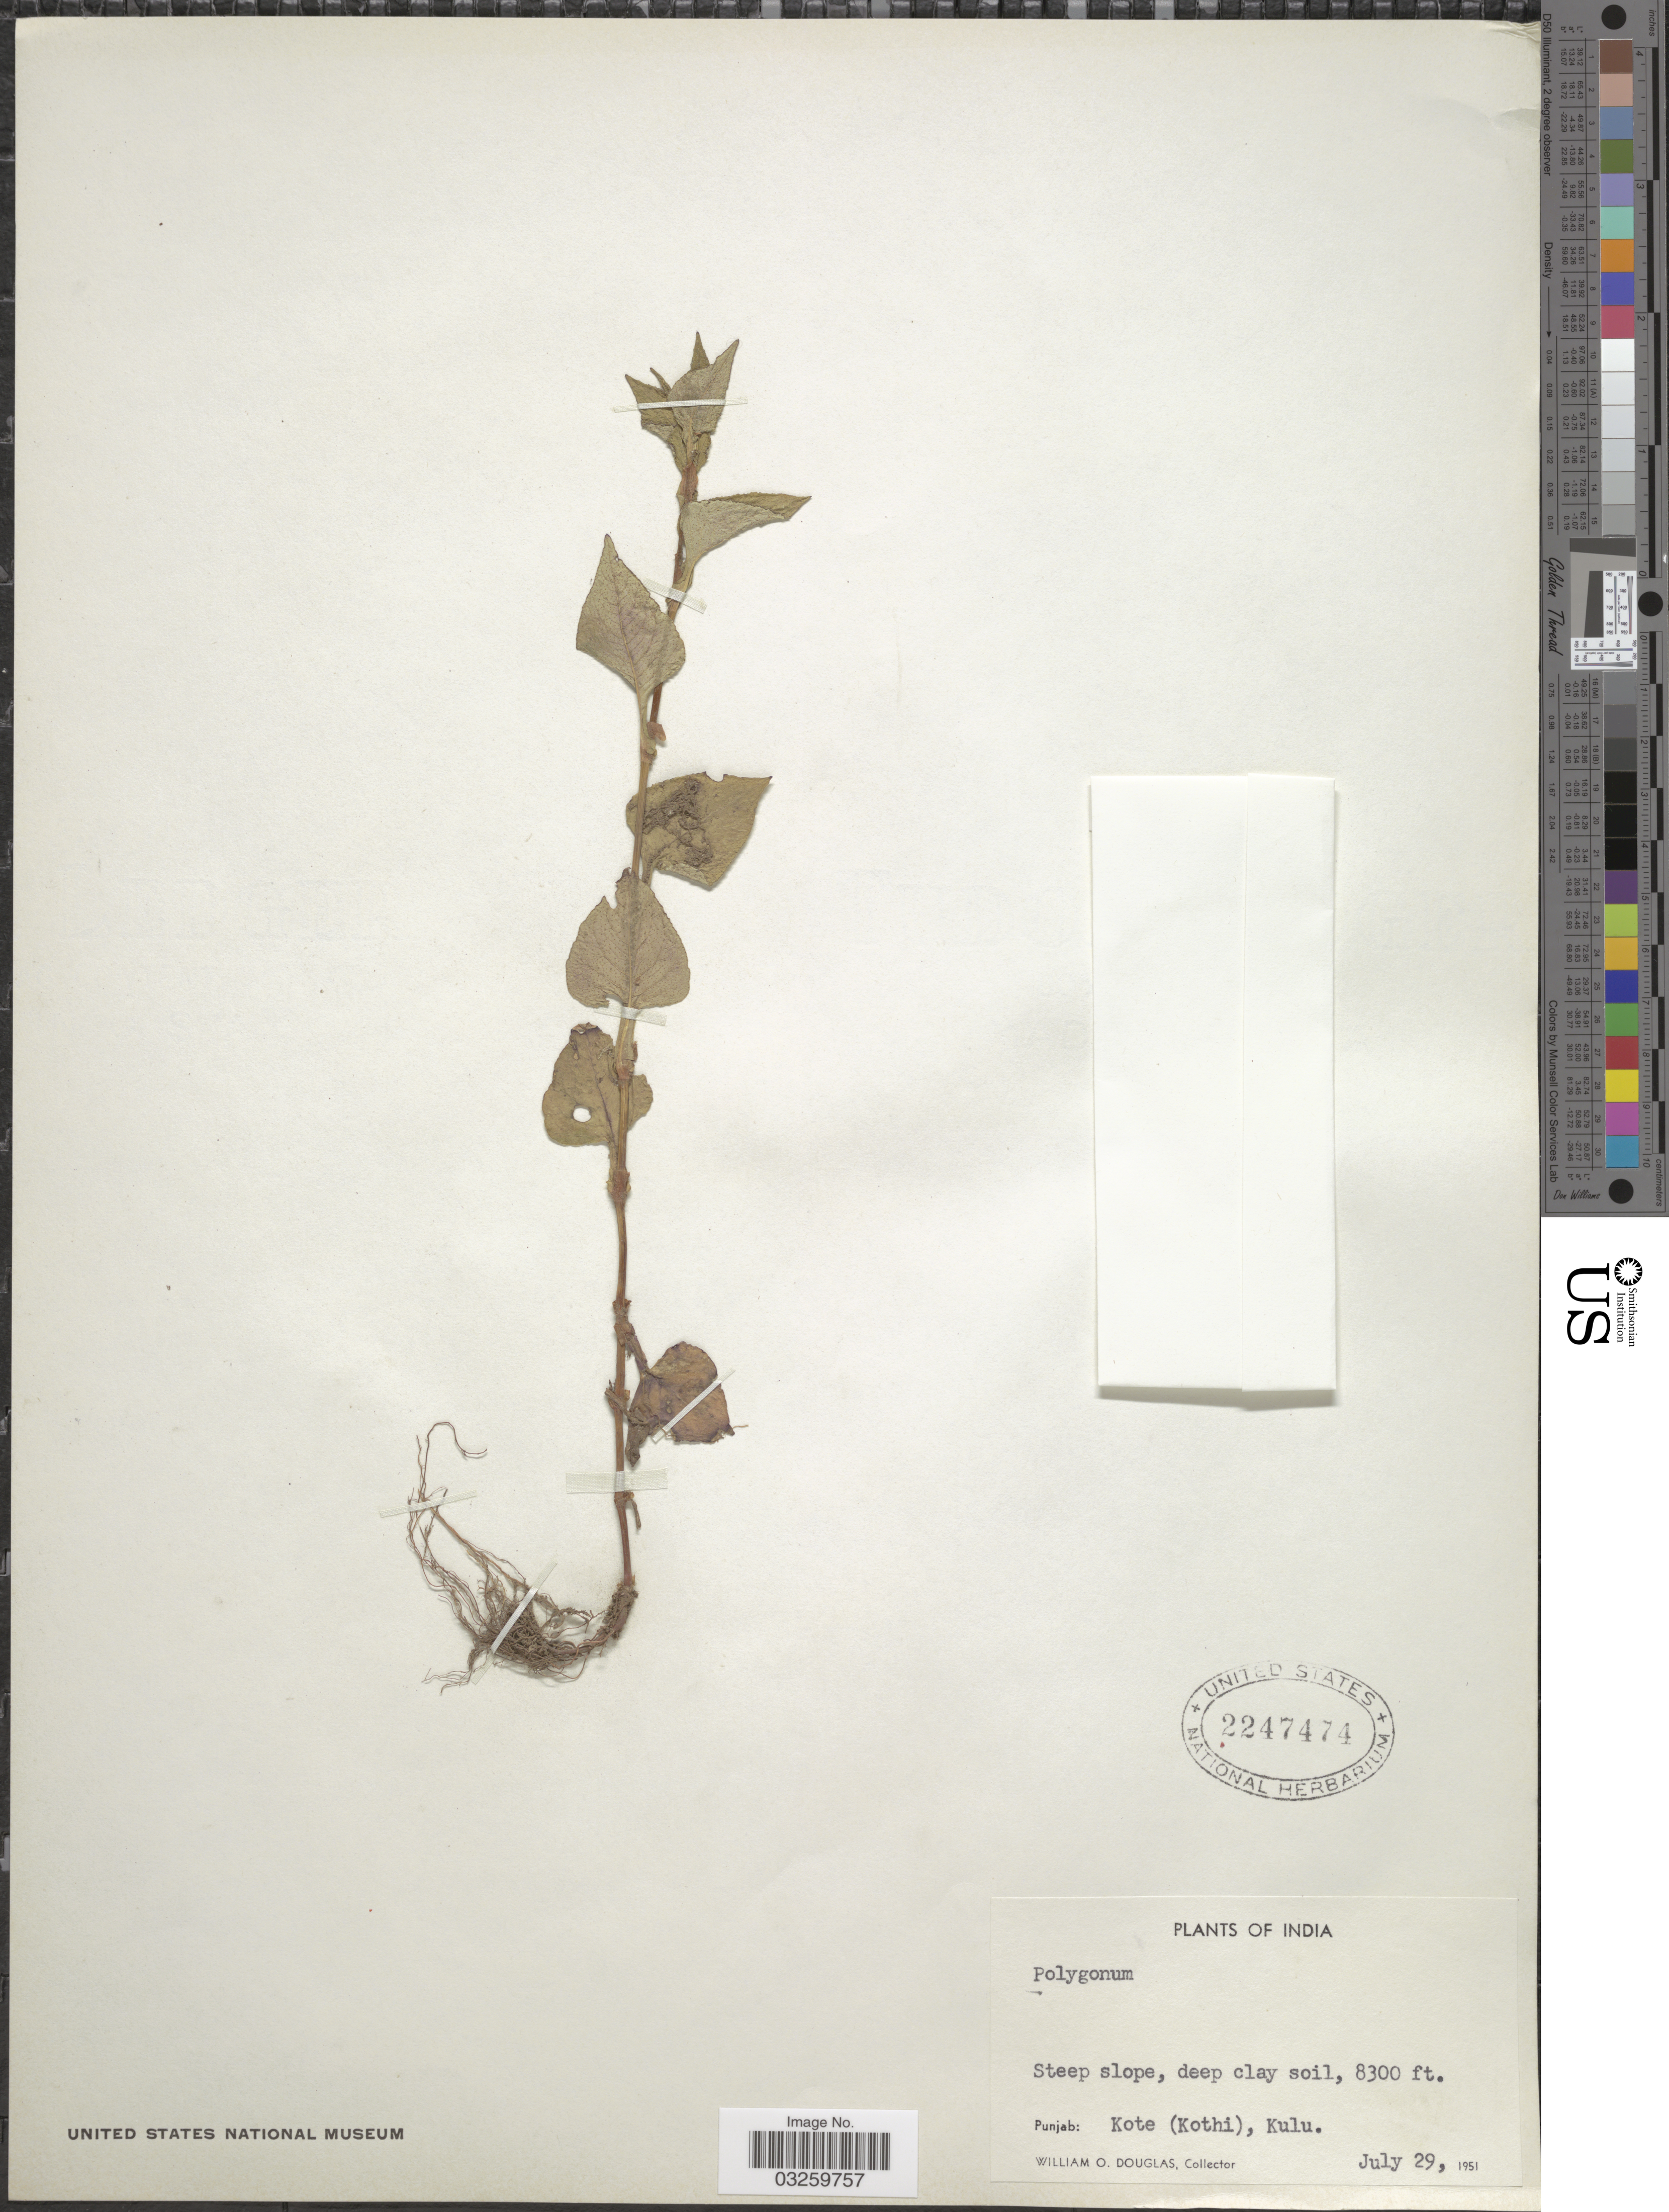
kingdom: Plantae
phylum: Tracheophyta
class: Magnoliopsida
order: Caryophyllales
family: Polygonaceae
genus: Polygonum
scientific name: Polygonum sp.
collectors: W. Douglas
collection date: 1951-07-29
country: India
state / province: Punjab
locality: Punjab: Kote (Kothi), Kulu.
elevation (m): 2530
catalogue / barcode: US 2247474